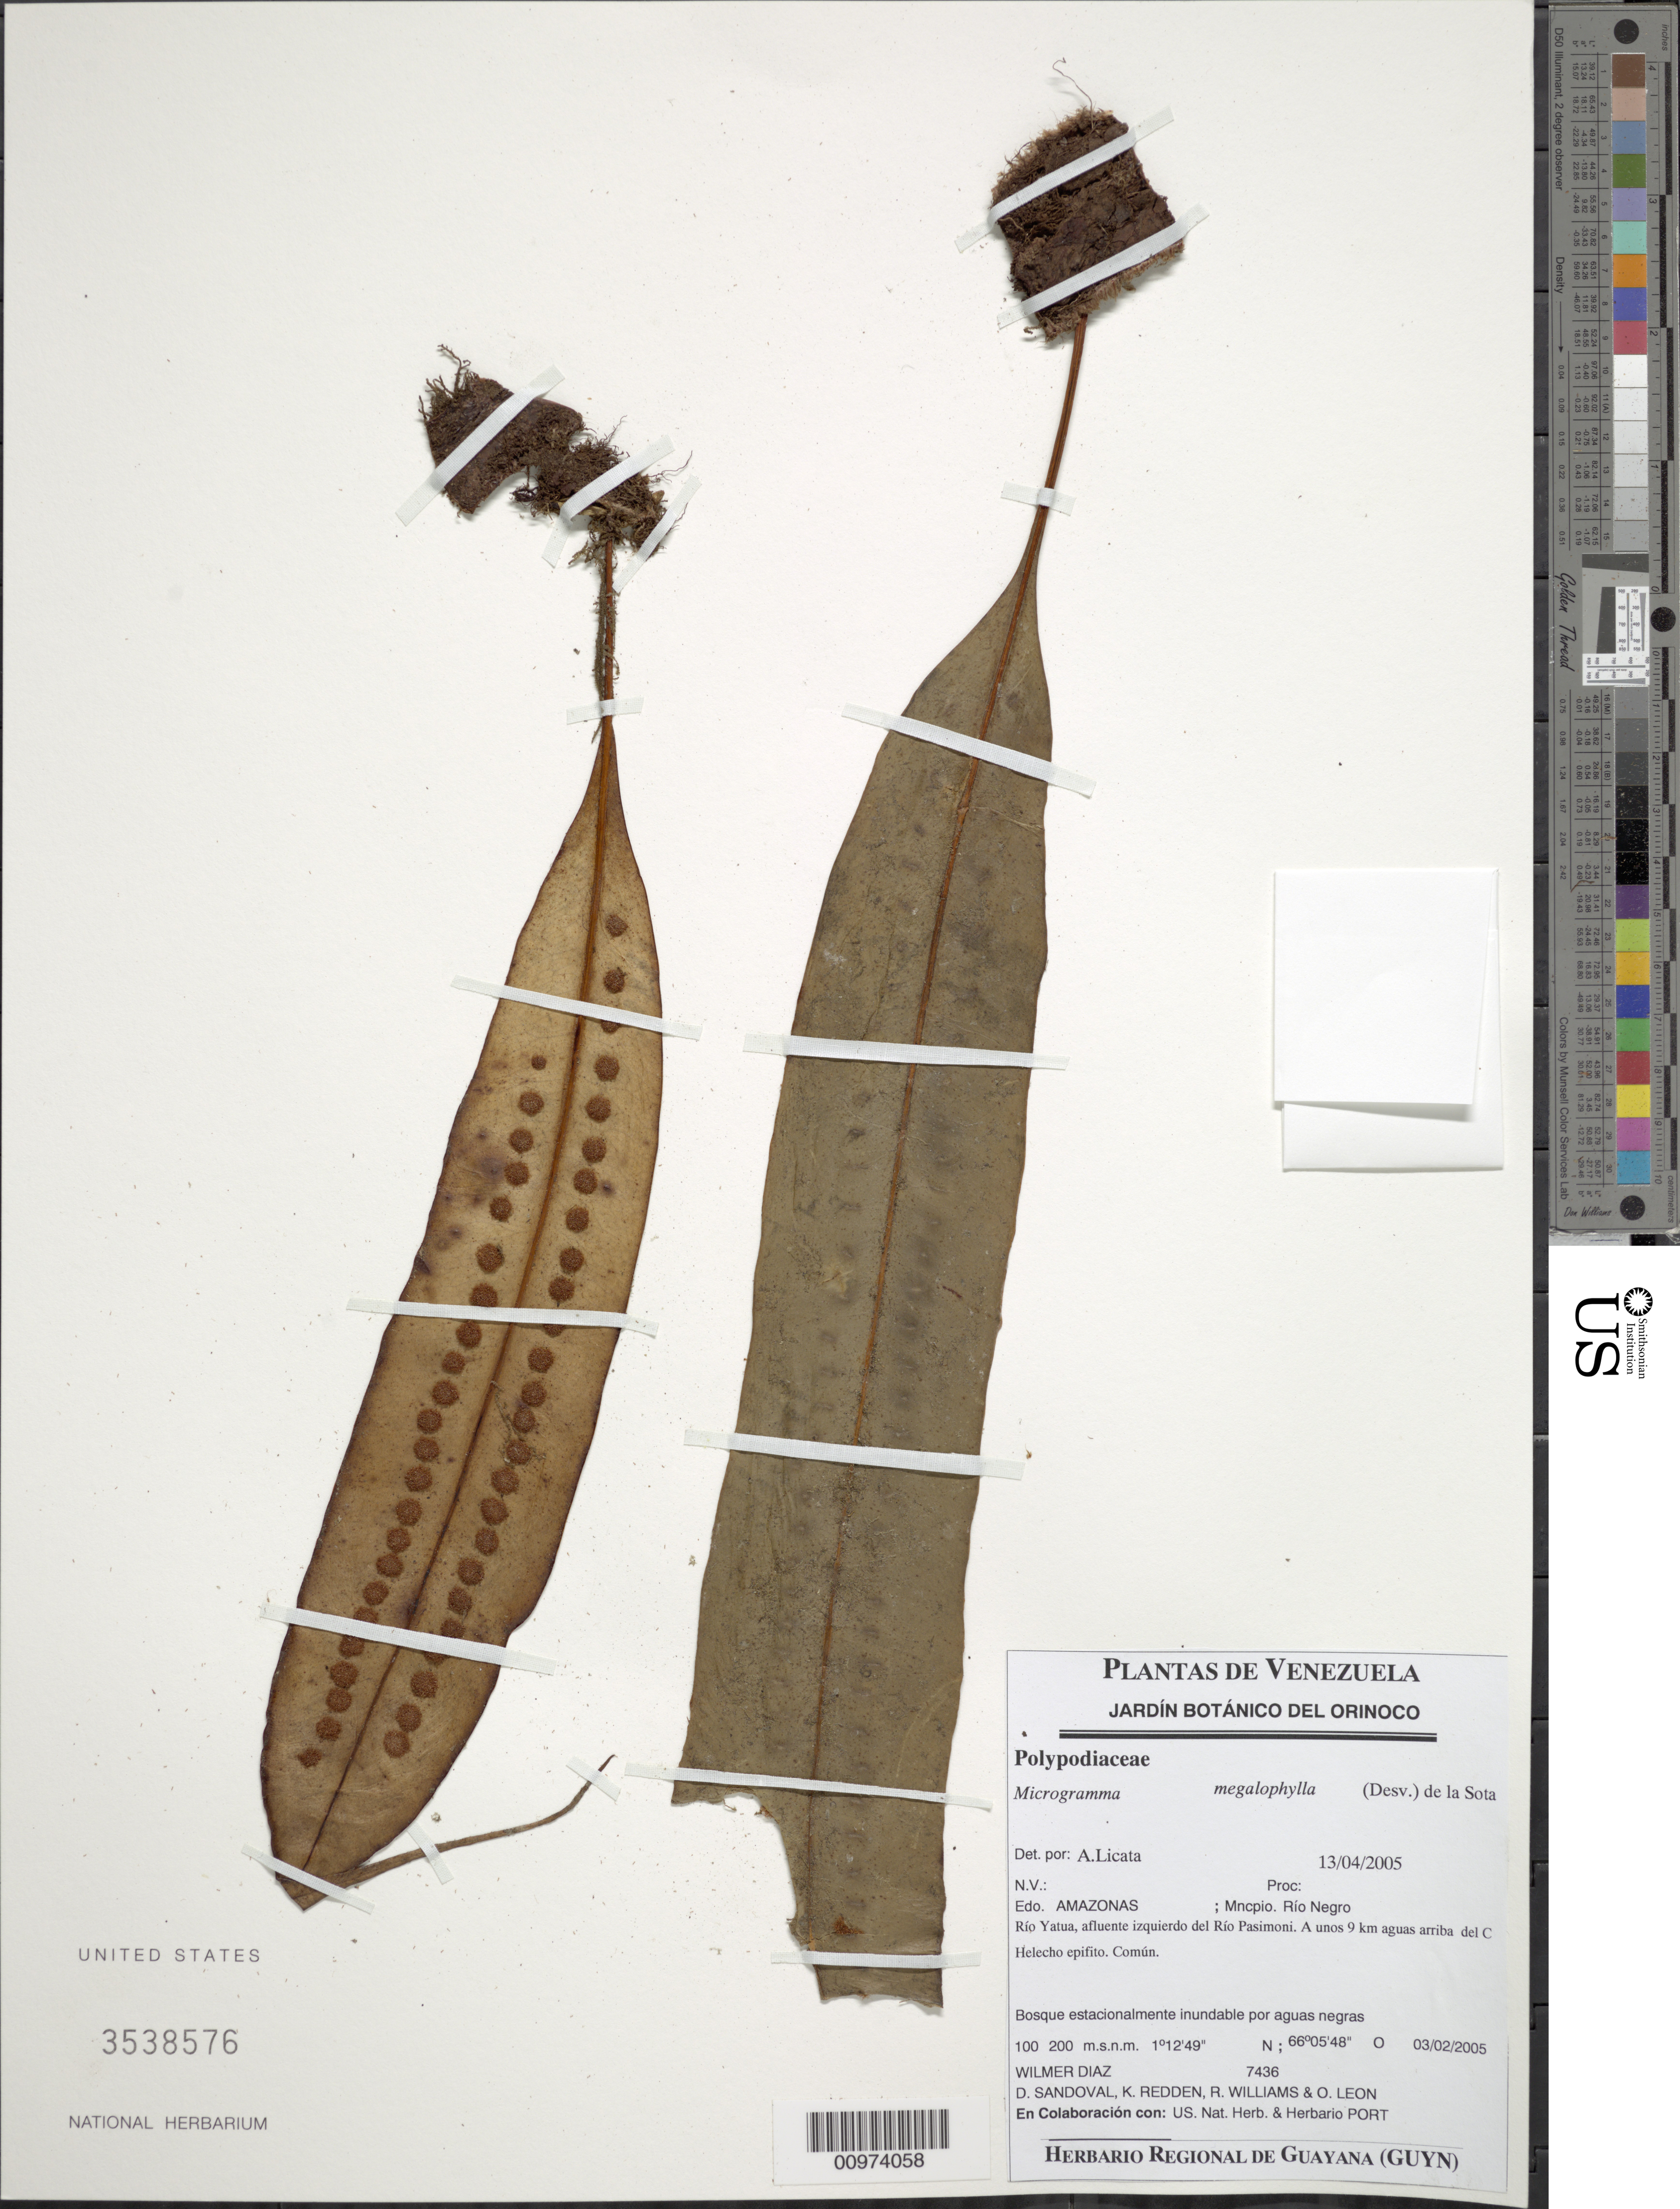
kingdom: Plantae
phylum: Tracheophyta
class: Polypodiopsida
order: Polypodiales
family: Polypodiaceae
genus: Microgramma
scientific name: Microgramma megalophylla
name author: (Desv.) de la Sota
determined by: Licata, A., (PORT), Univ. Nac. Exp. de los Llanos Ezequiel Zamora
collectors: W. Díaz P., D. Sandoval, K. M. Redden, R. Williams & O. León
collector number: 7436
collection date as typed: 3-Feb-05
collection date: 2005-02-03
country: Venezuela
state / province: Amazonas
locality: Mun. Río Negro, Río Yatua, afluente del Río Pasimoni, 9 km aguas arriba del Campamento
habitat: Bosque estacionalmente inundable por aguas negras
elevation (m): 100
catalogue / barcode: US 3538576